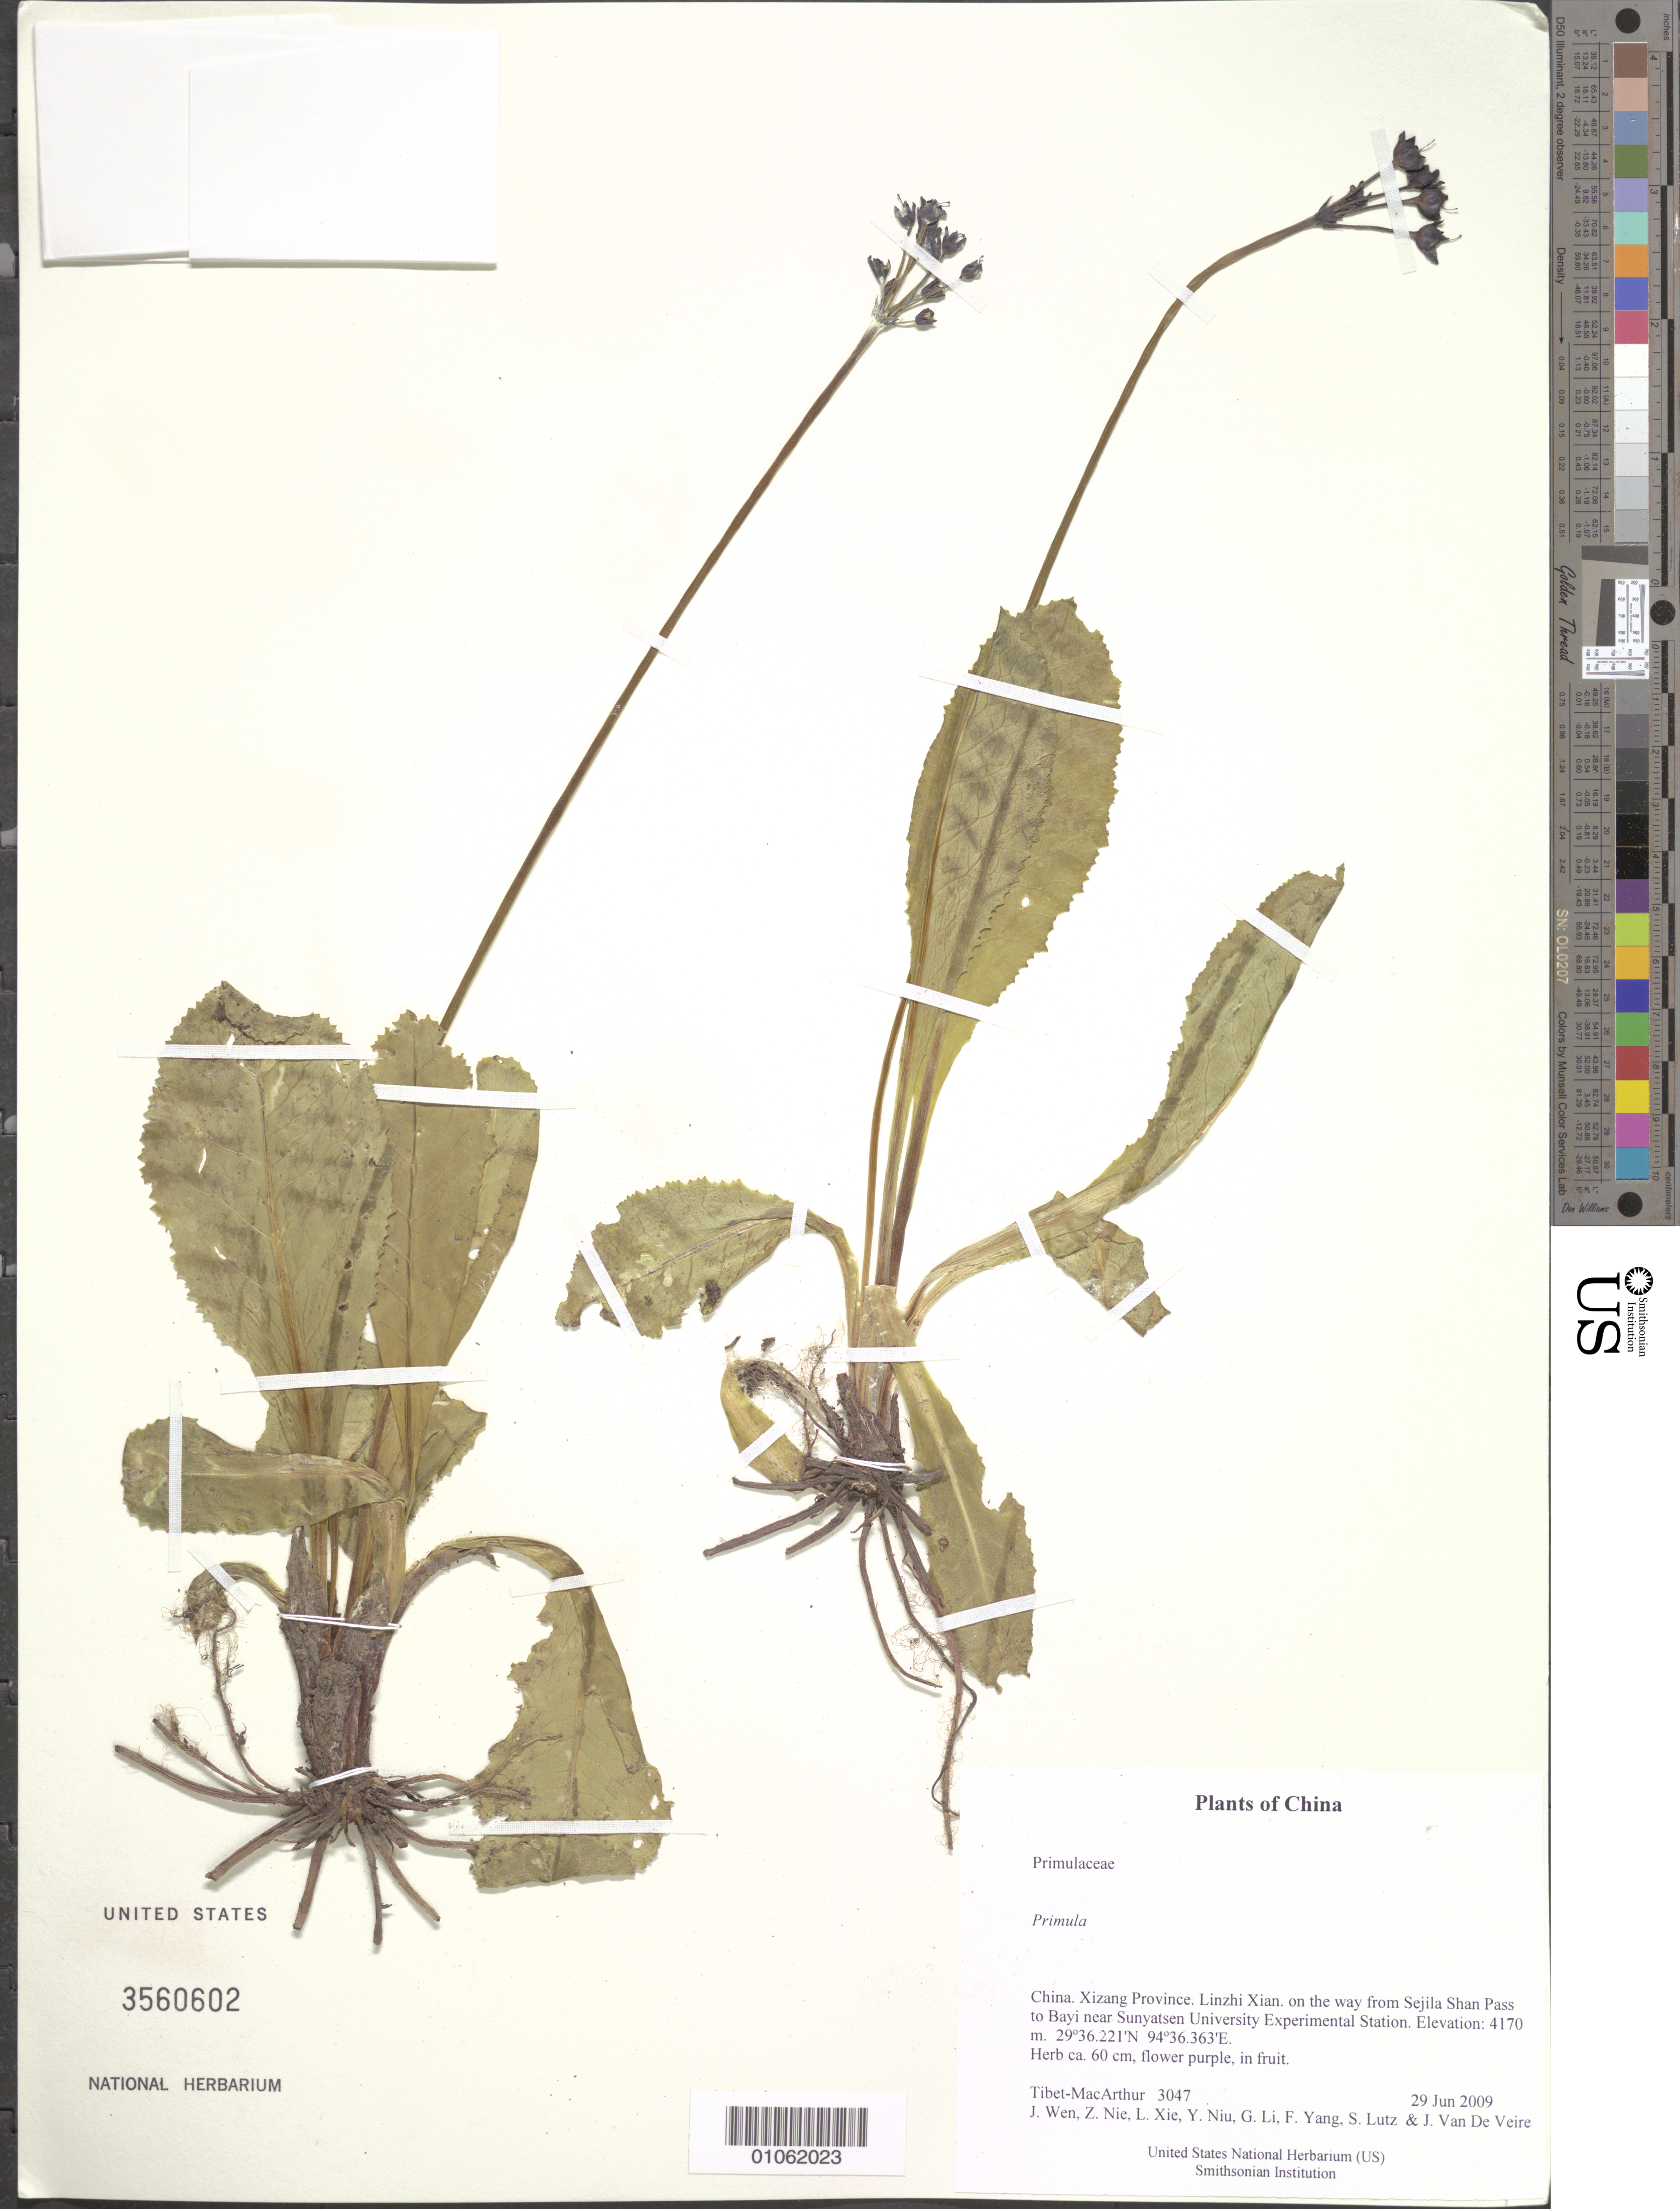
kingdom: Plantae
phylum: Tracheophyta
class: Magnoliopsida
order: Ericales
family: Primulaceae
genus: Primula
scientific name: Primula sp.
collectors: Tibet-MacArthur, J. Wen, Z. Nie, L. Xie, Y. Niu, G. Li, F. Yang, S. Lutz & J. Van De Veire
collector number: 3047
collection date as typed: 29 Jun 2009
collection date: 2009-06-29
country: China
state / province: Xizang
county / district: Linzhi Xian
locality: on the way from Sejila Shan Pass to Bayi near Sunyatsen University Experimental Station.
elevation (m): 4170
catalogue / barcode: US 3560602